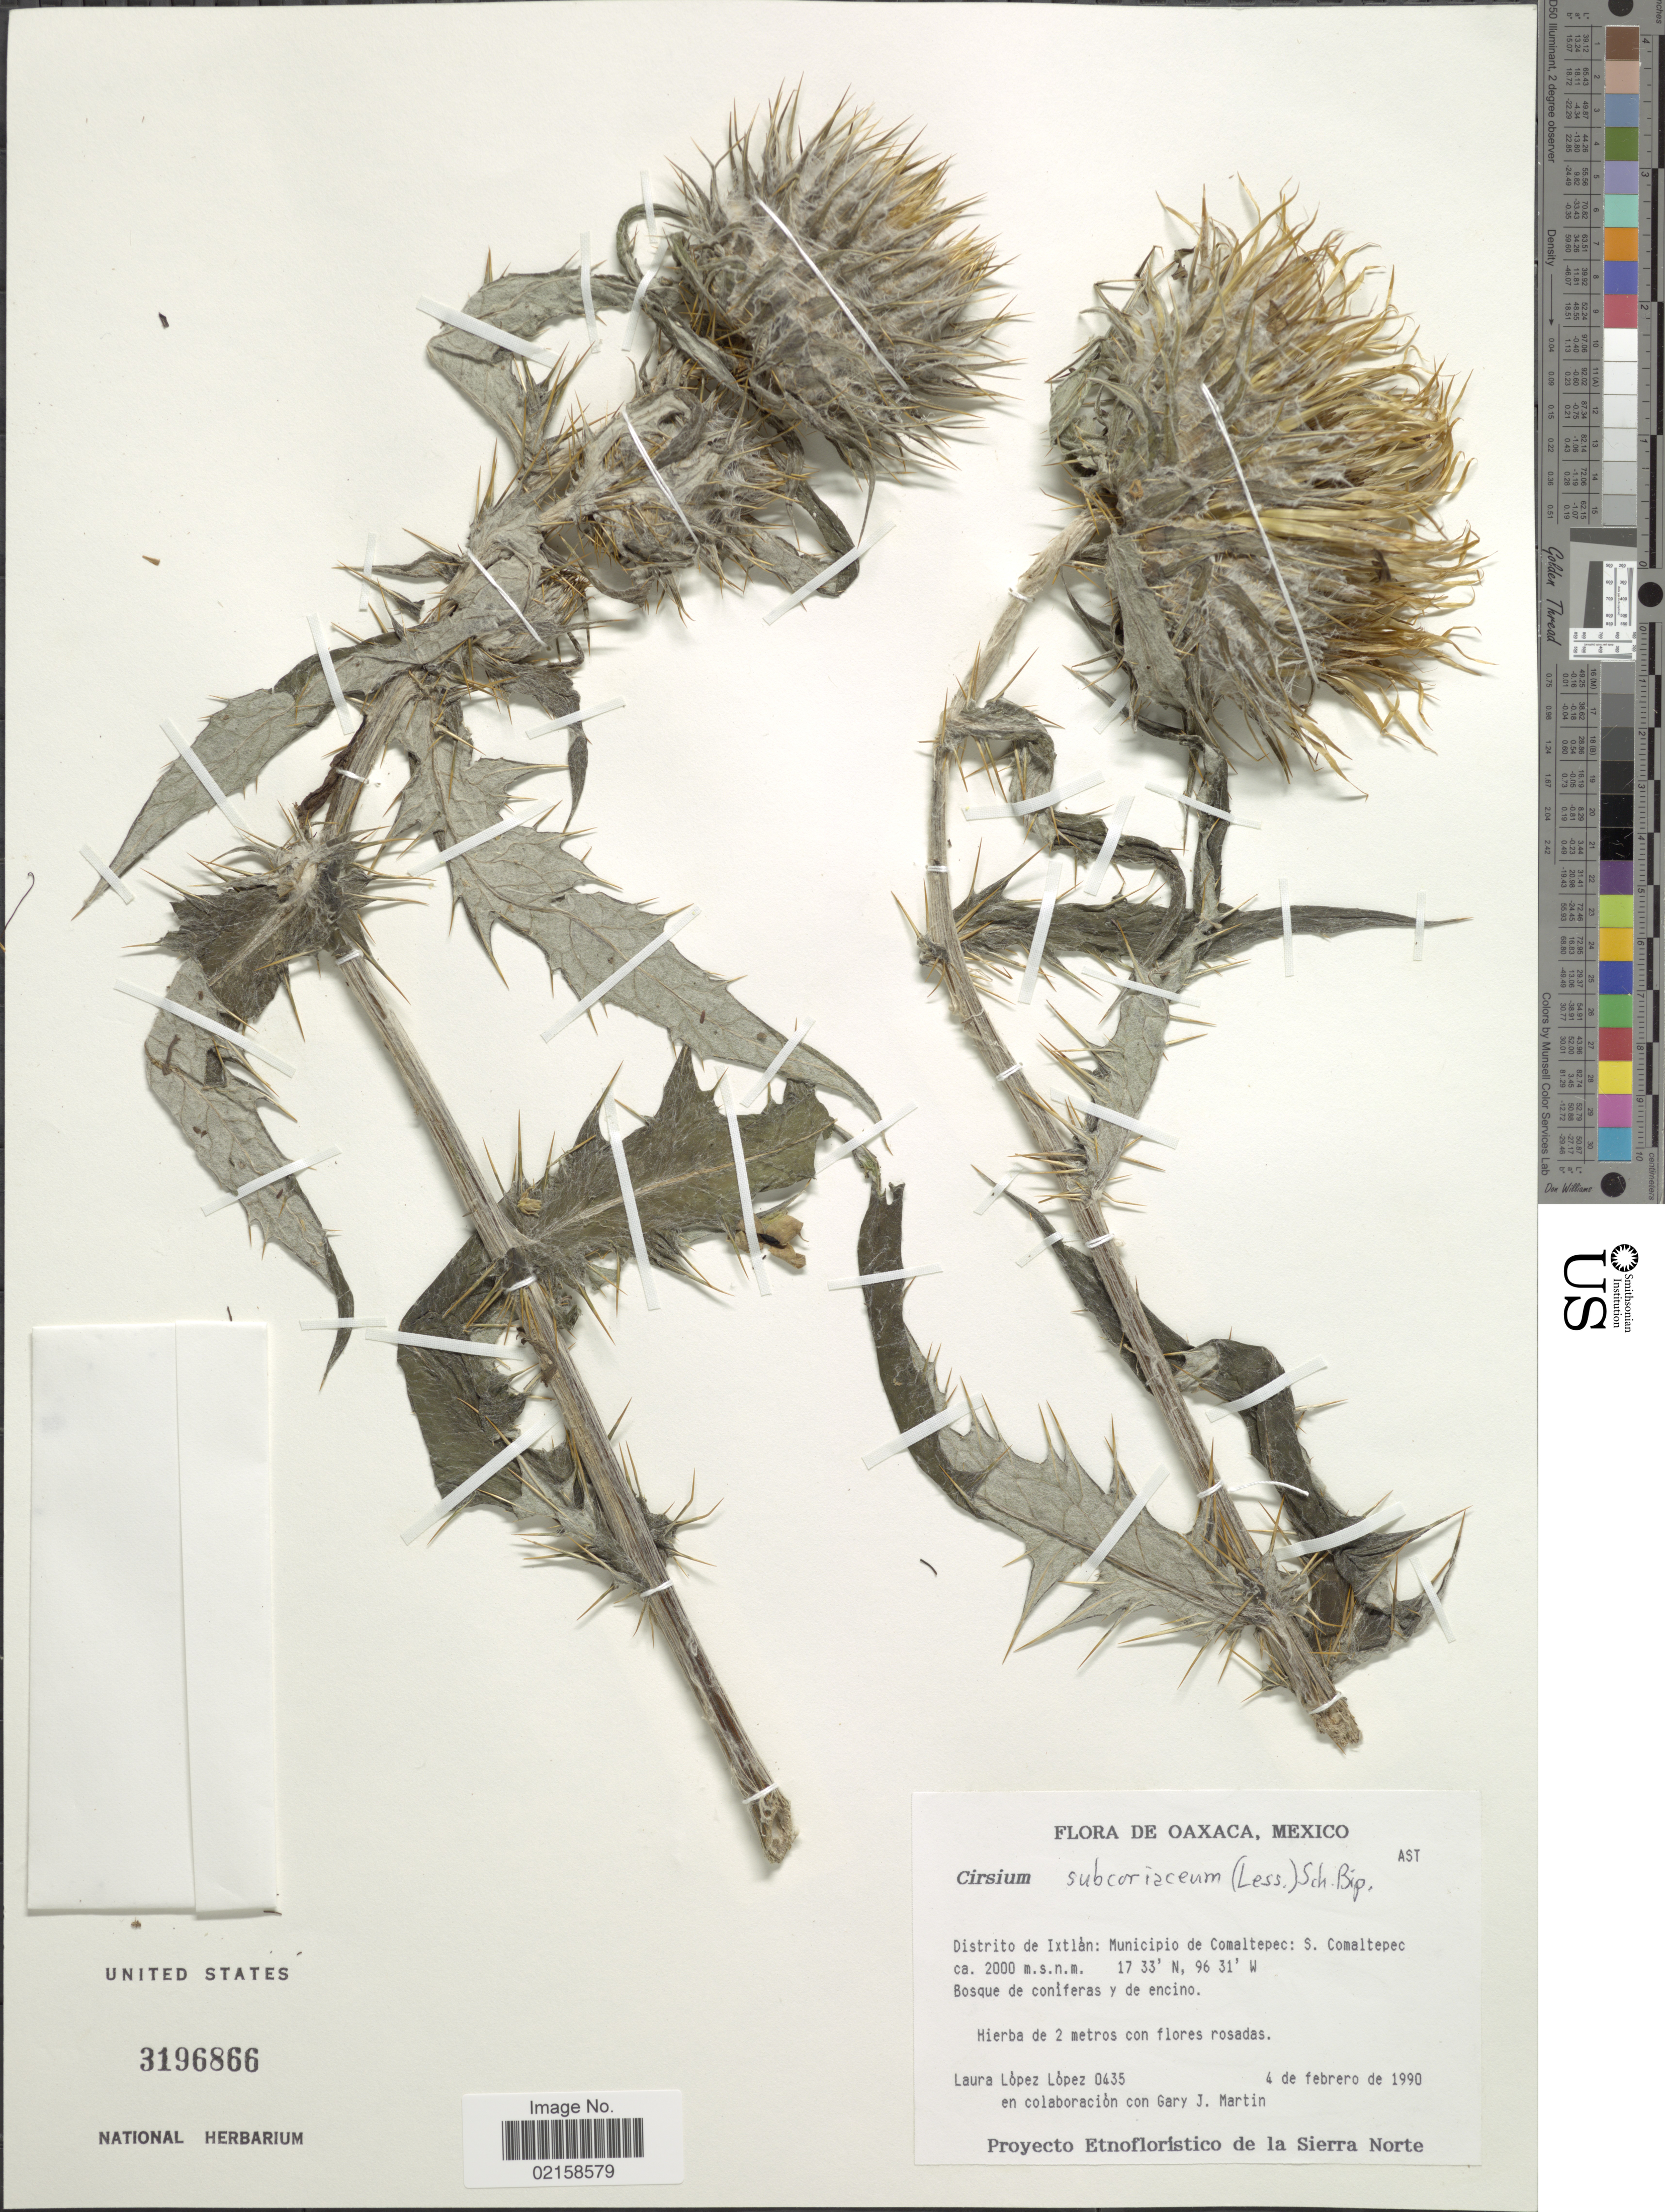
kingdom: Plantae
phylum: Tracheophyta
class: Magnoliopsida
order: Asterales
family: Asteraceae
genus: Cirsium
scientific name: Cirsium subcoriaceum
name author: (Less.) Sch. Bip.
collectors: L. Lopez & G. J. Martin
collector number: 0435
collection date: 1990-02-04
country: Mexico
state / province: Oaxaca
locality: Distrito de Ixtlan: Municipio de Comaltepec: S. Comaltepec.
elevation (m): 2000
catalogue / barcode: US 3196866